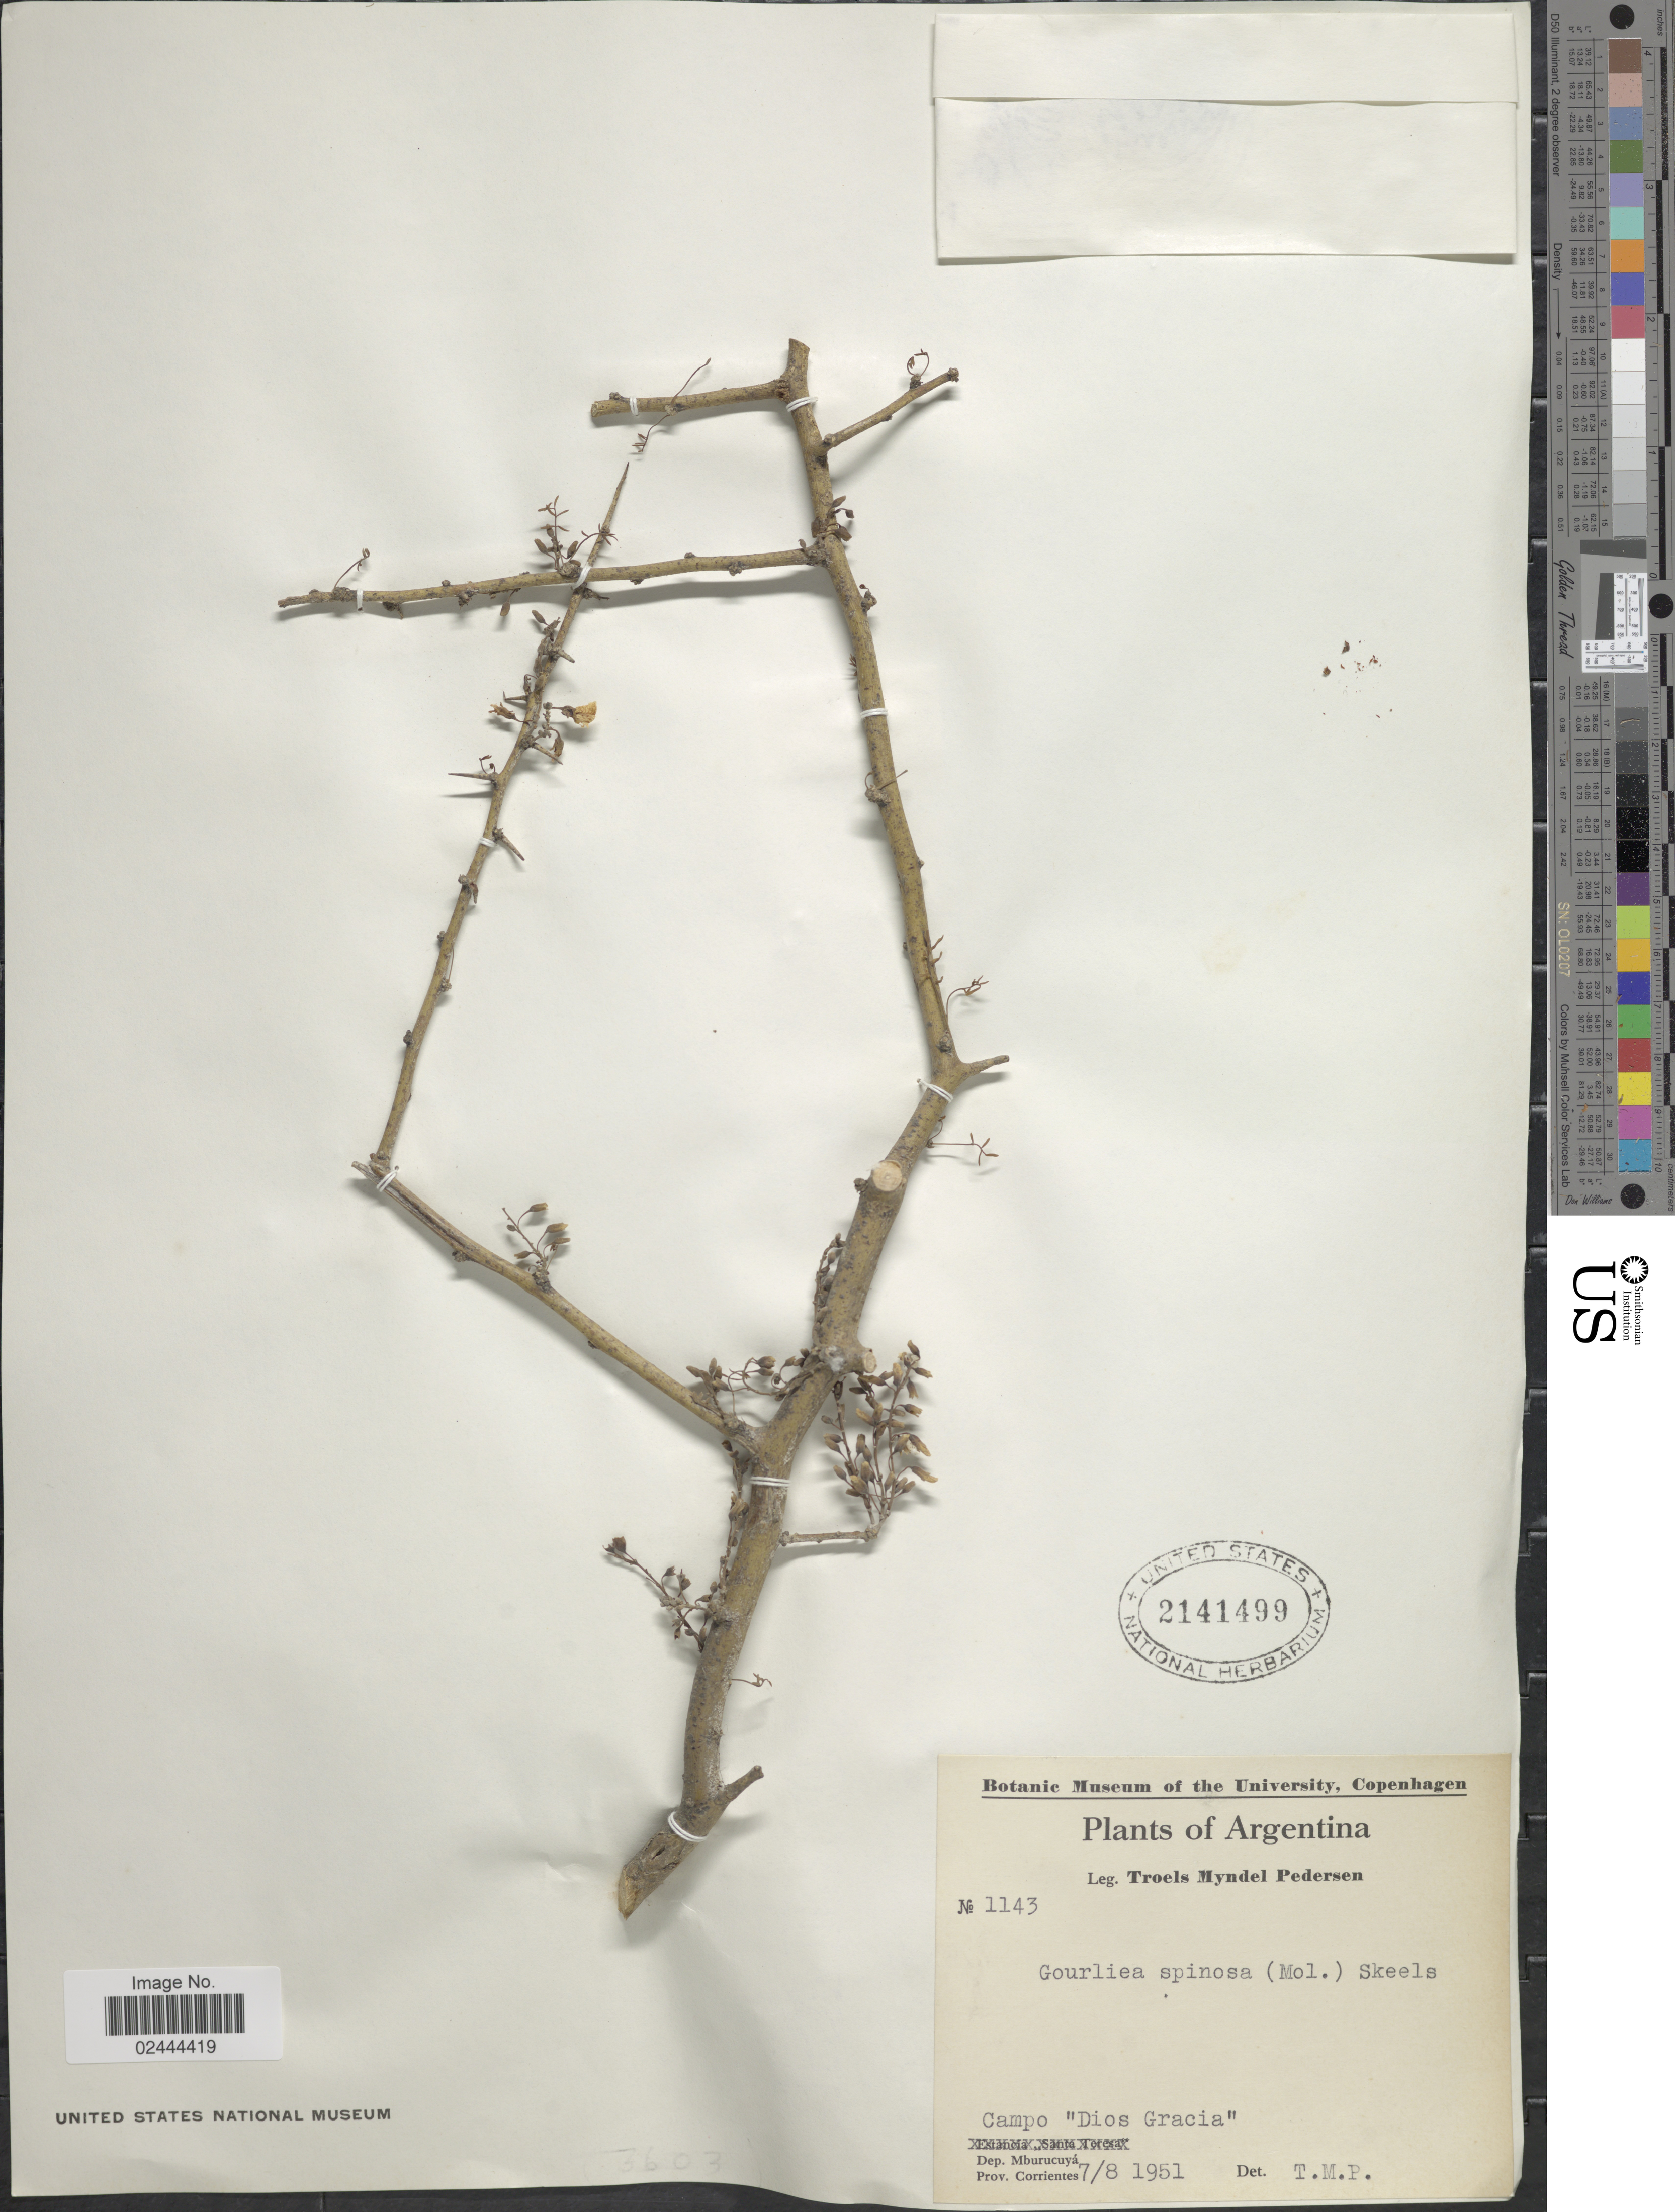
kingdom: Plantae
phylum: Tracheophyta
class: Magnoliopsida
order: Fabales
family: Fabaceae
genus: Geoffroea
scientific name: Geoffroea decorticans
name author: (Gillies ex Hook. & Arn.) Burkart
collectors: T. Pederson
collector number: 1143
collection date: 1951-08-07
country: Argentina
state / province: Corrientes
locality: Campo Dios Gracia, Dep. Mburucuya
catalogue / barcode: US 2141499